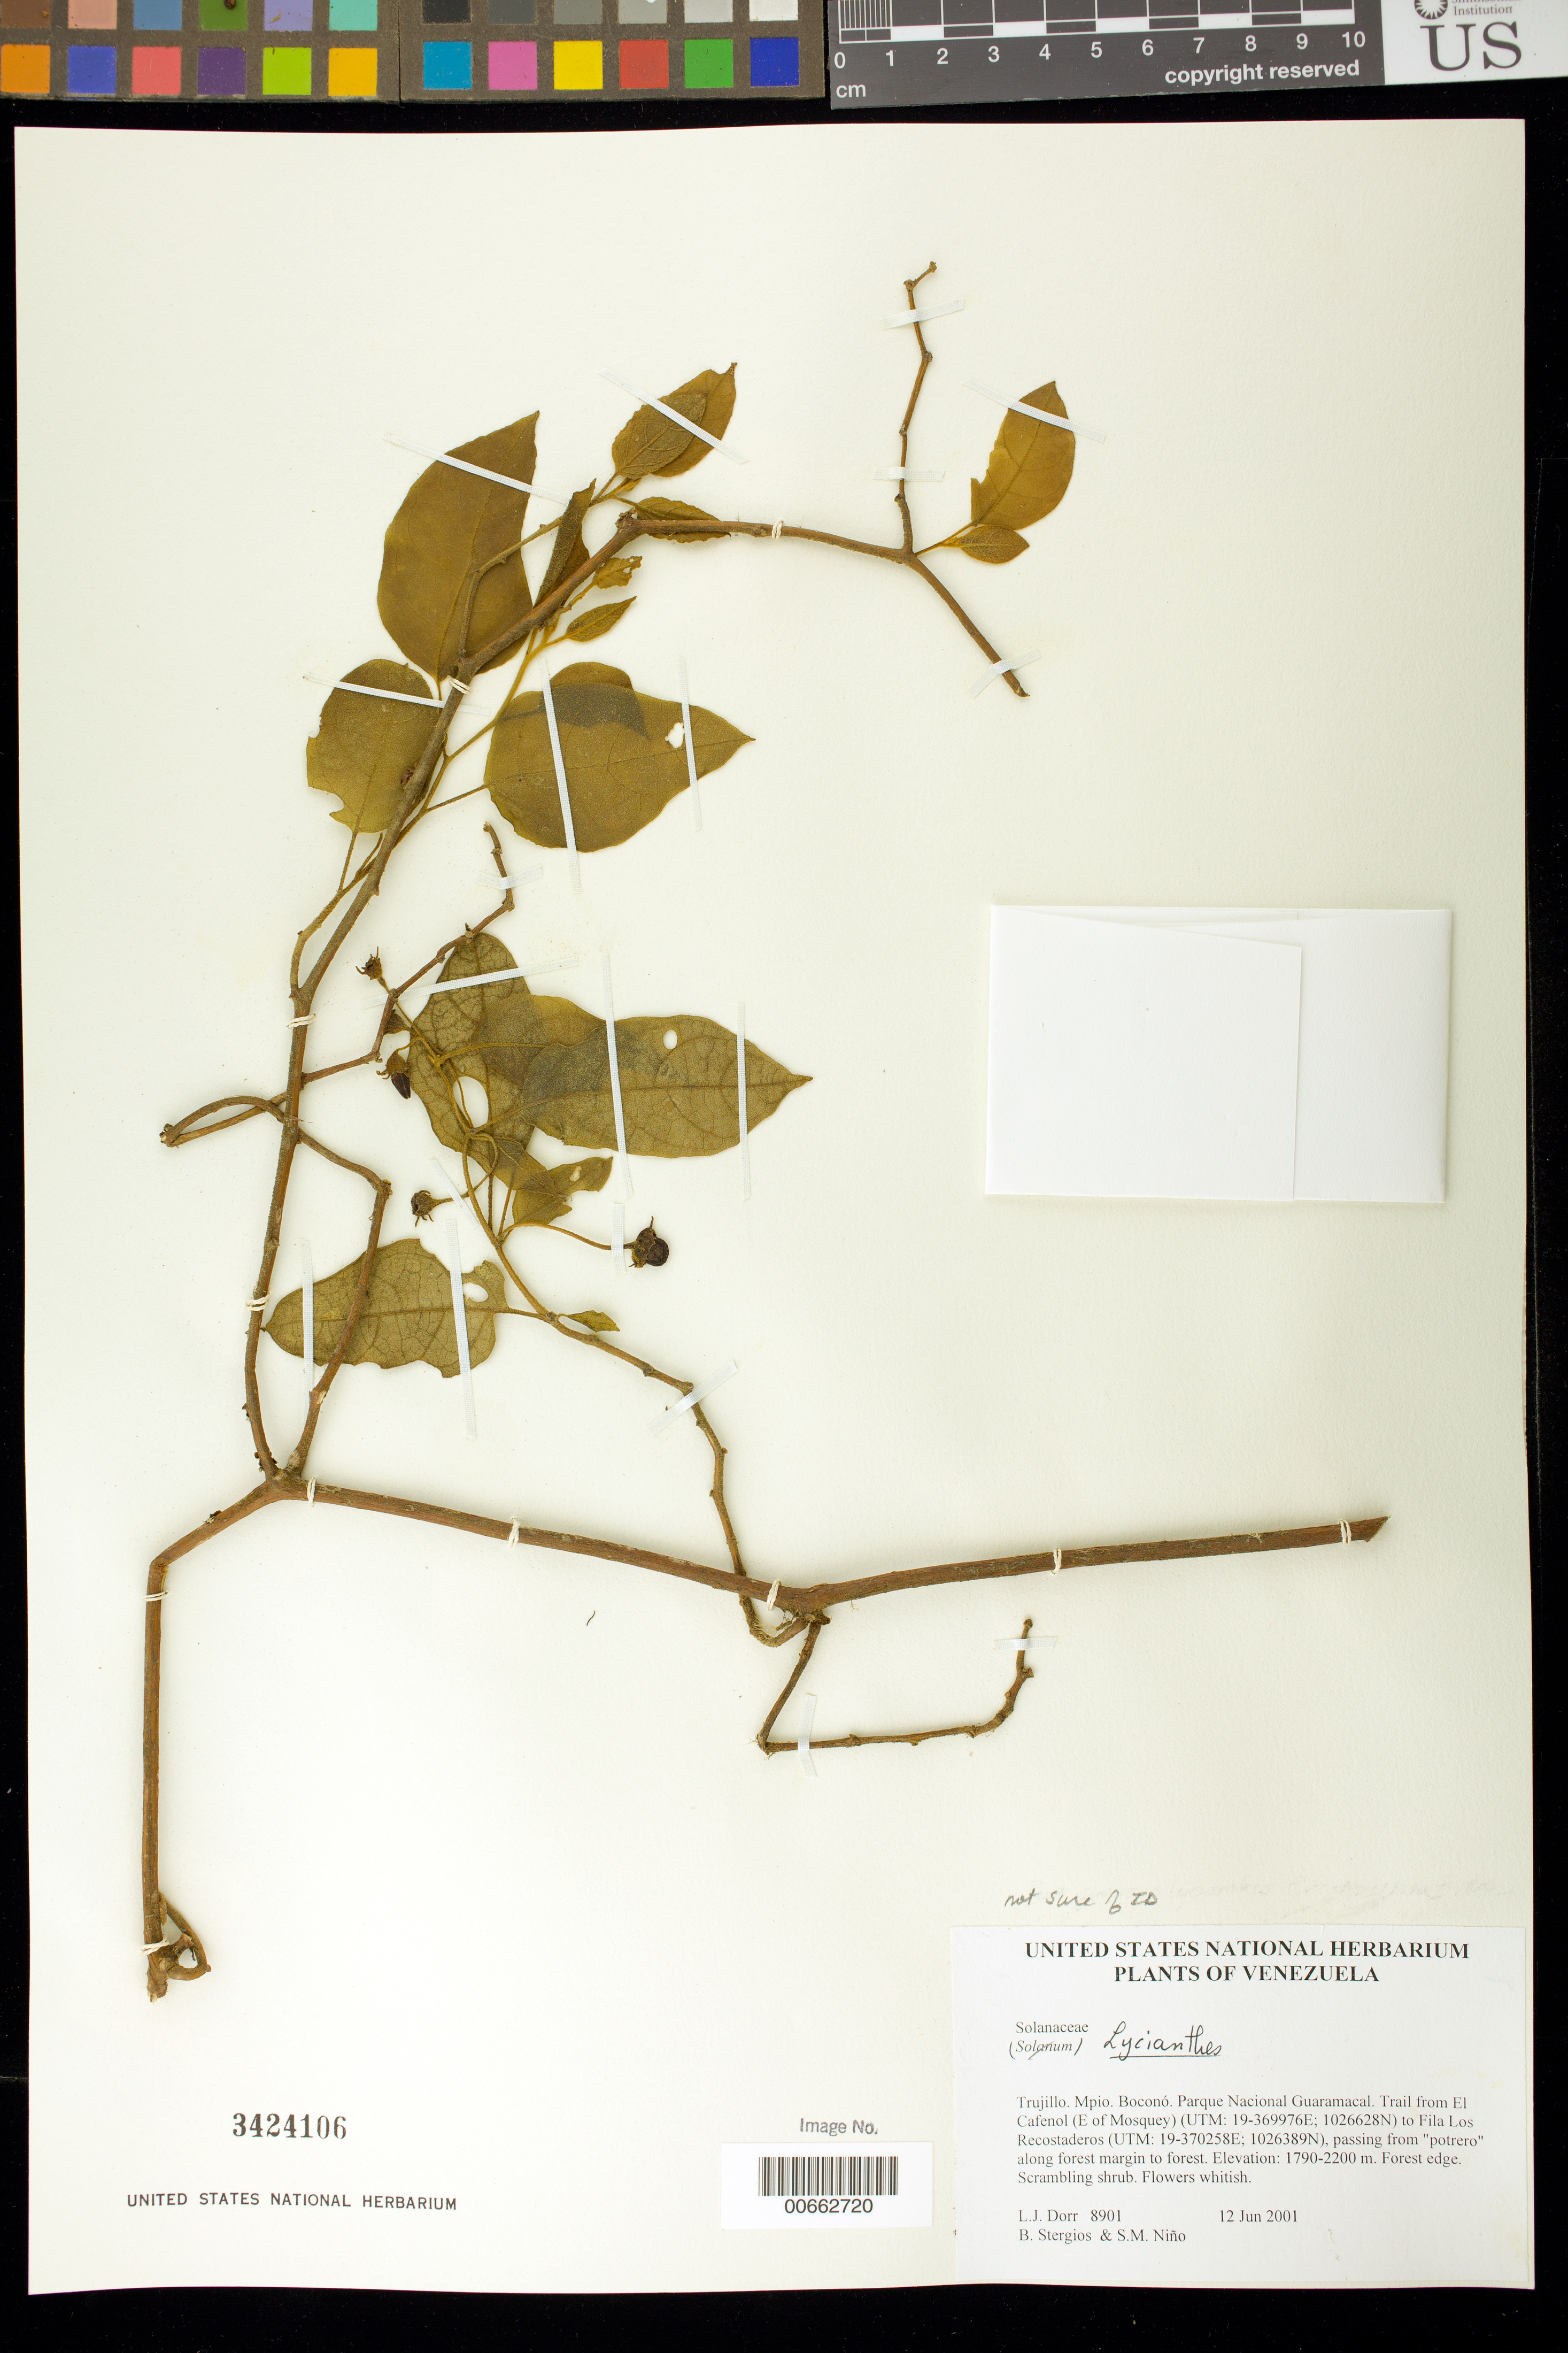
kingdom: Plantae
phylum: Tracheophyta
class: Magnoliopsida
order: Solanales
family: Solanaceae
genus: Solanum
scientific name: Solanum viarum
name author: Dunal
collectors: L. J. Dorr, B. G. Stergios & S. M. Niño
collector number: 8901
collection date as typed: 12 Jun 2001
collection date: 2001-06-12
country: Venezuela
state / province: Trujillo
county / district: Boconó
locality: Parque Nacional Guaramacal. Trail from El Cafenol (E of Mosquey) to Fila Los Recostaderos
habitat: Forest edge.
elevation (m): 1790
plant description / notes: PORT, US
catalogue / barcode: US 3424106